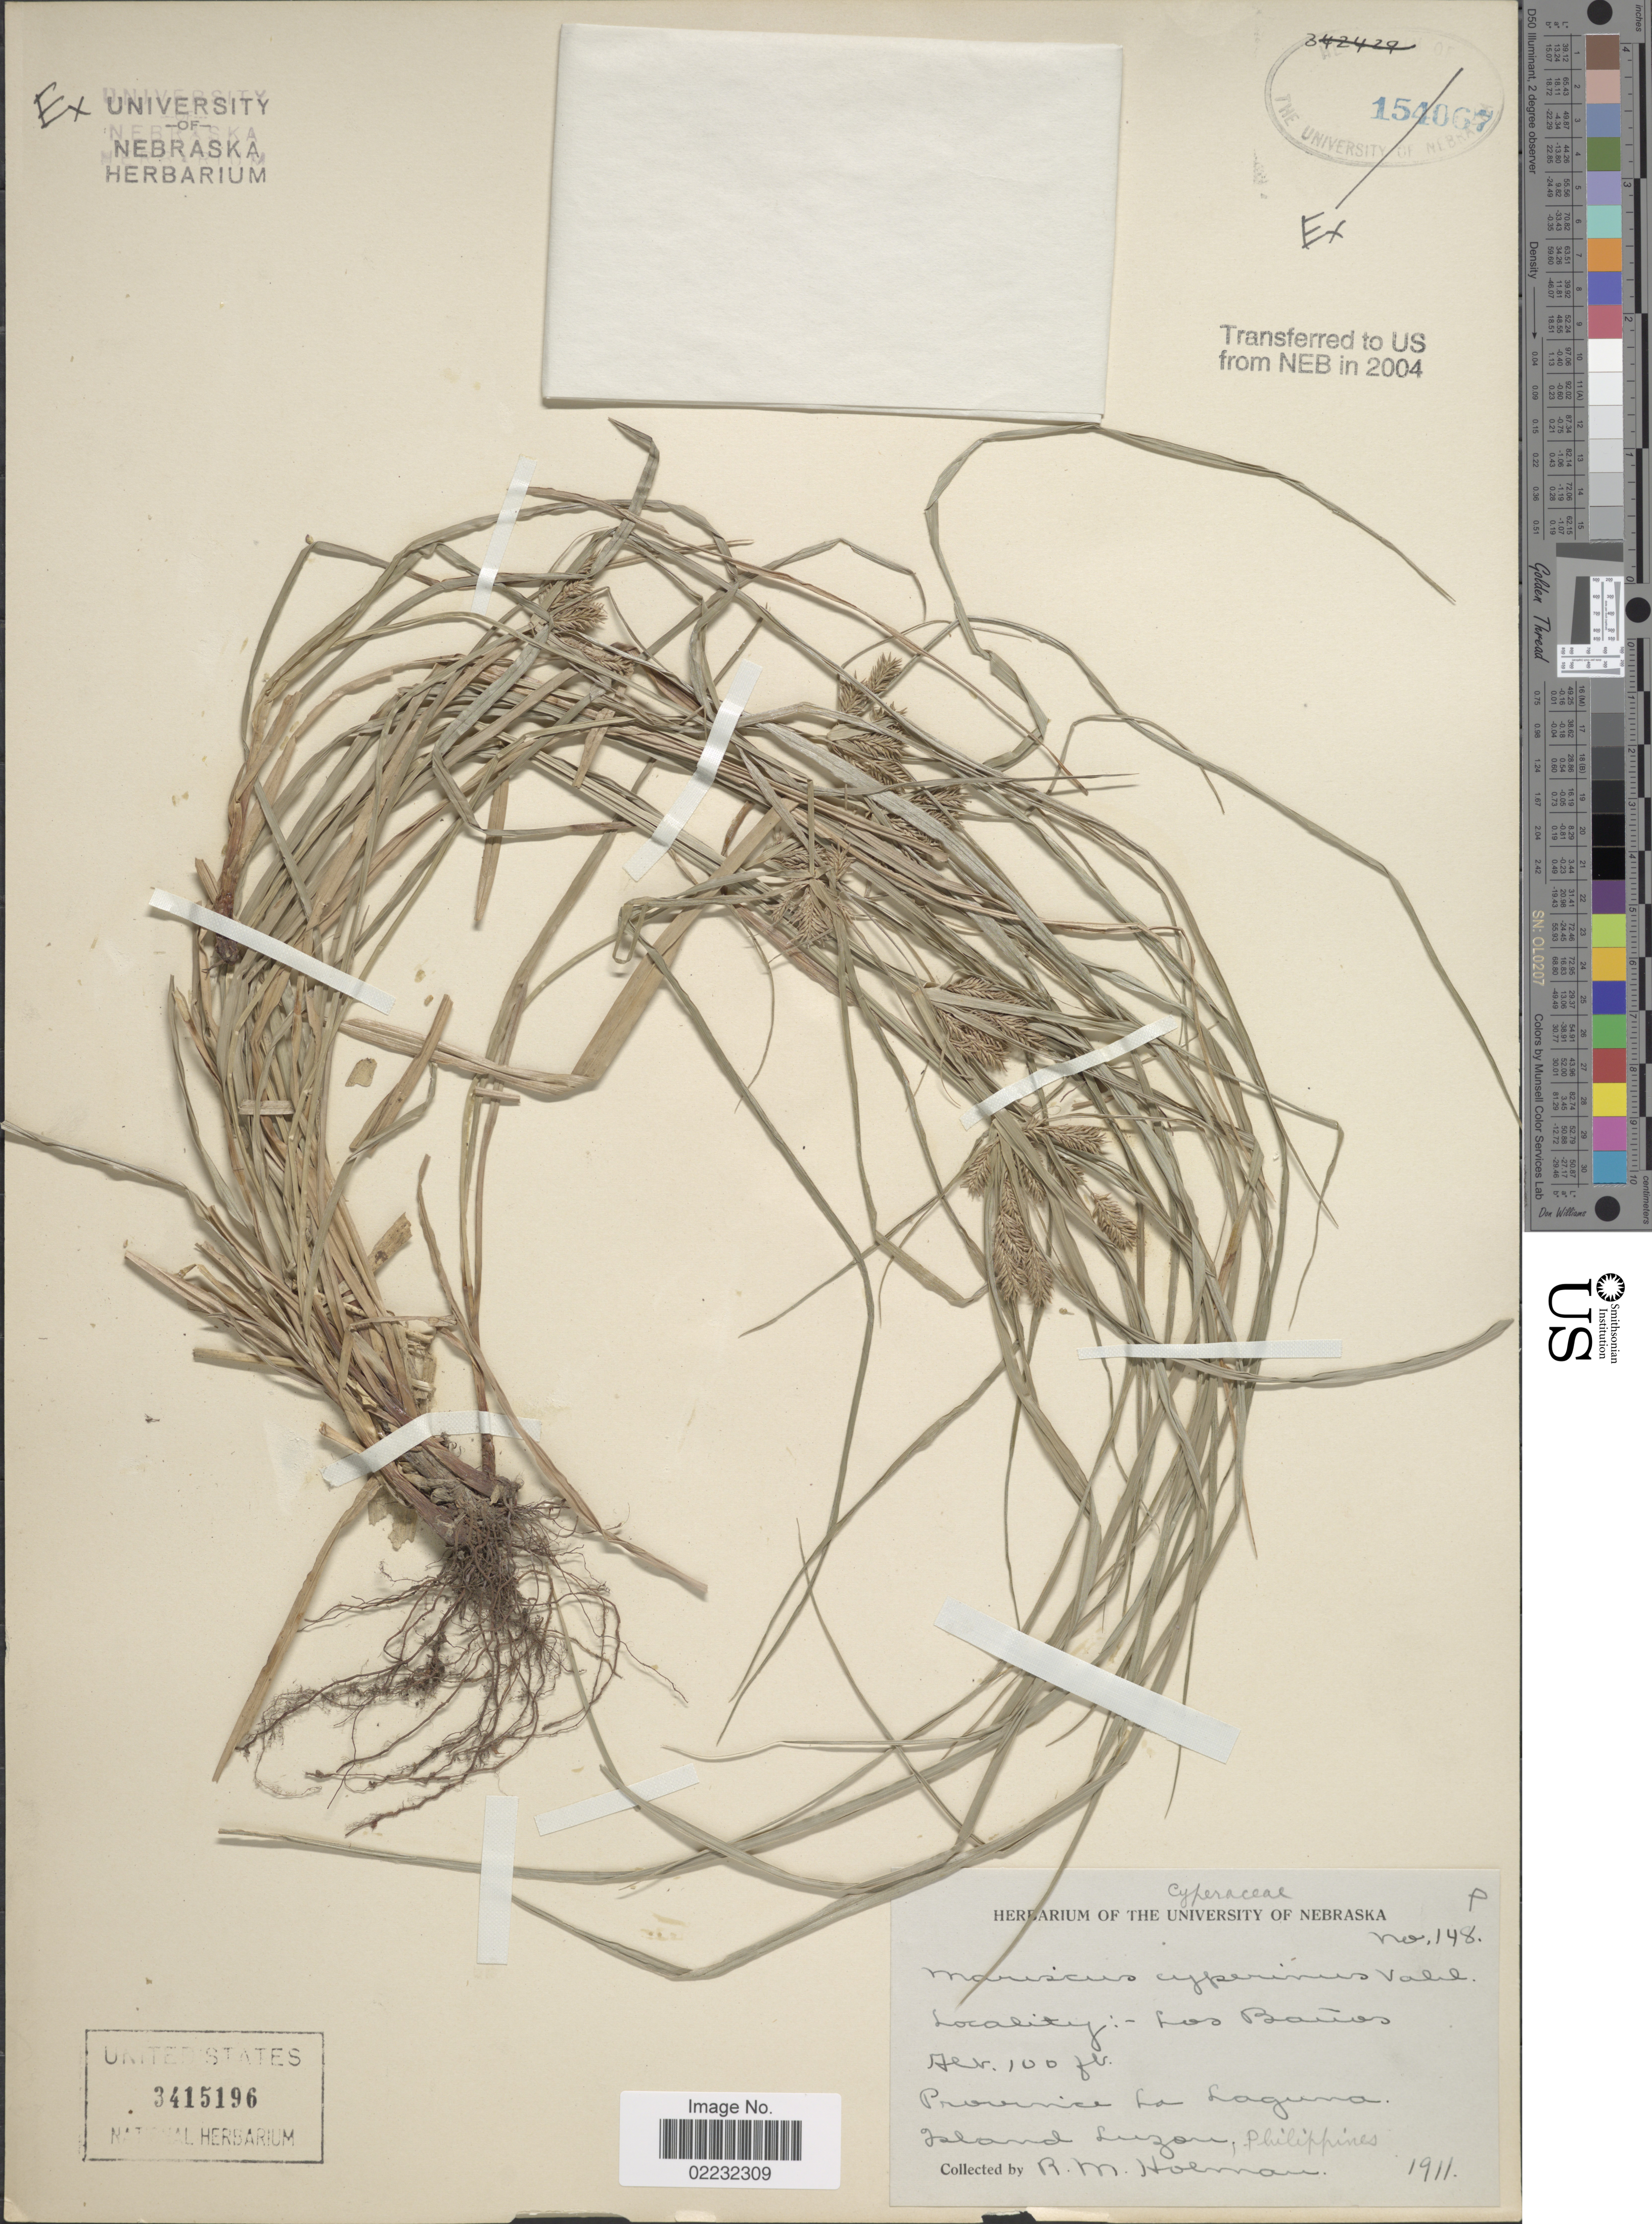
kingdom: Plantae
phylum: Tracheophyta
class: Liliopsida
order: Poales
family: Cyperaceae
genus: Cyperus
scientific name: Cyperus cyperinus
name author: (Retz.) Valck. Sur.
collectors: R. Holman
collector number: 148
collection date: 1911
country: Philippines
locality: Los Banos, Province La Laguna, Island Luzon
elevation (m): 30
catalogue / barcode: US 3415196